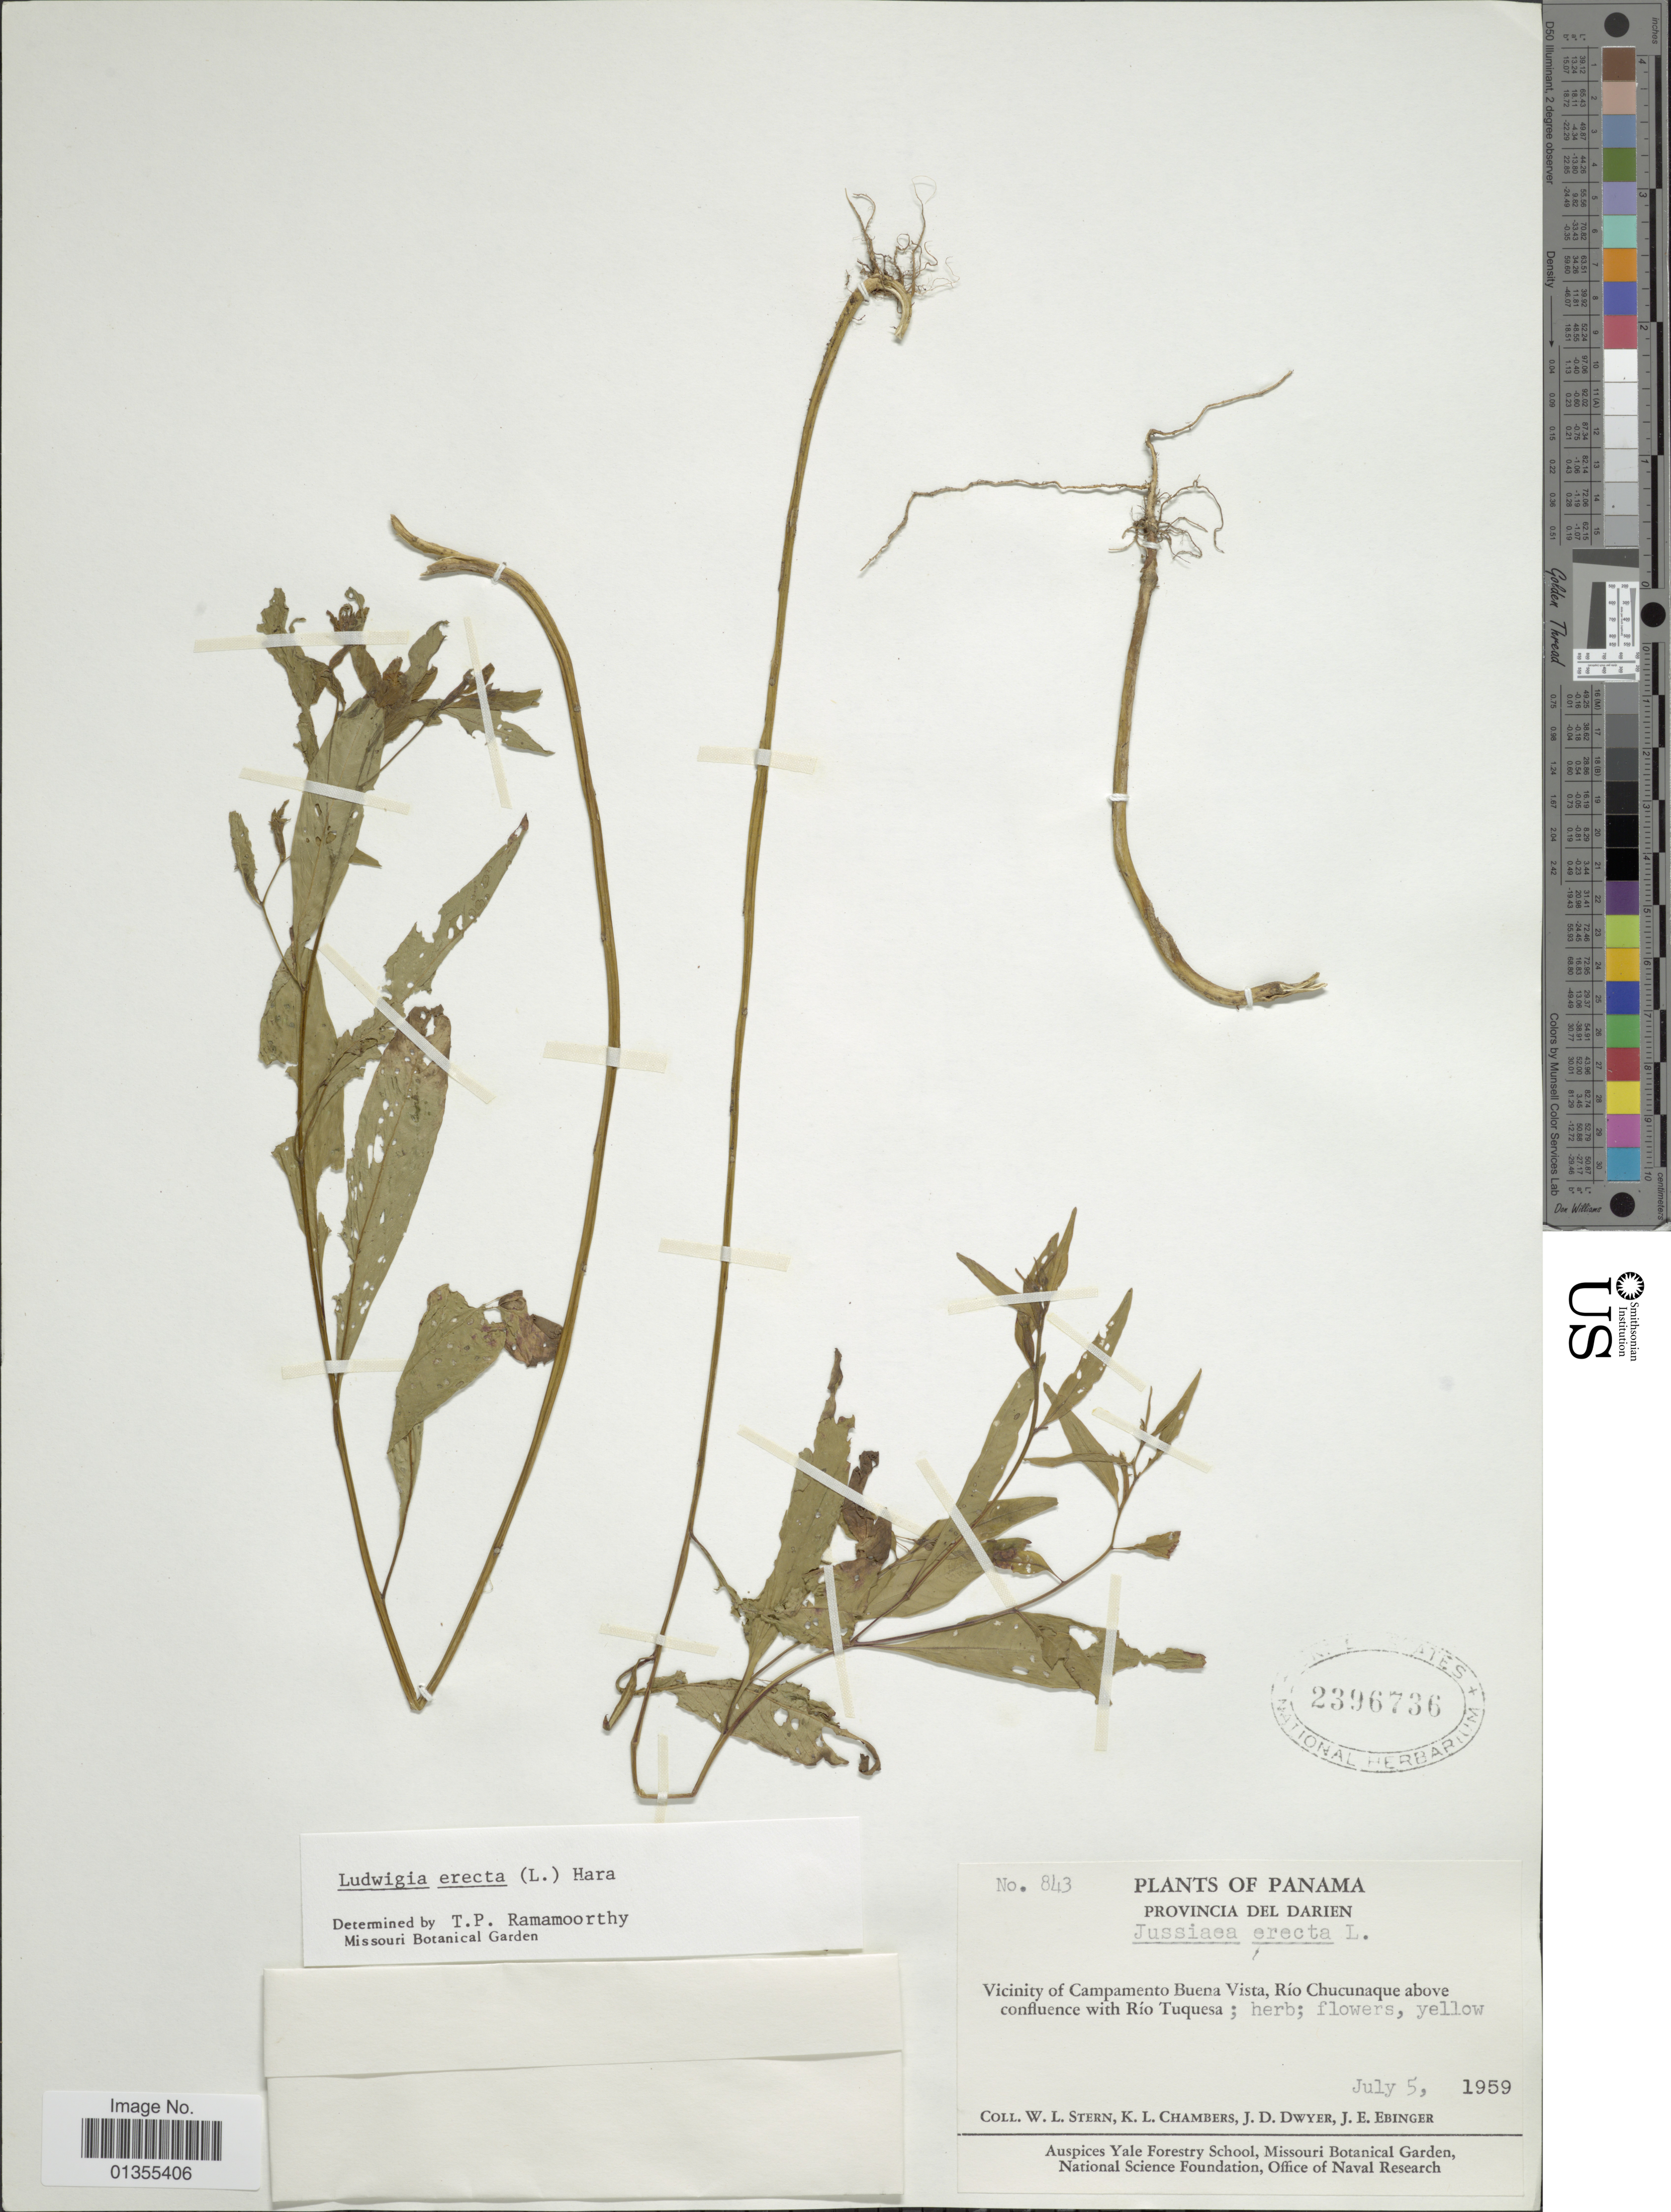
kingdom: Plantae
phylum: Tracheophyta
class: Magnoliopsida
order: Myrtales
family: Onagraceae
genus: Ludwigia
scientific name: Ludwigia erecta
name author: (L.) H. Hara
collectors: W. L. Stern, K. Chambers, J. D. Dwyer & J. Ebinger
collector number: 843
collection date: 1959-07-05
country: Panama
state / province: Darién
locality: Vicinity of Campamento Buena Vista, Río Chucunaque above confluence with Río Tuquesa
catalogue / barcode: US 2396736